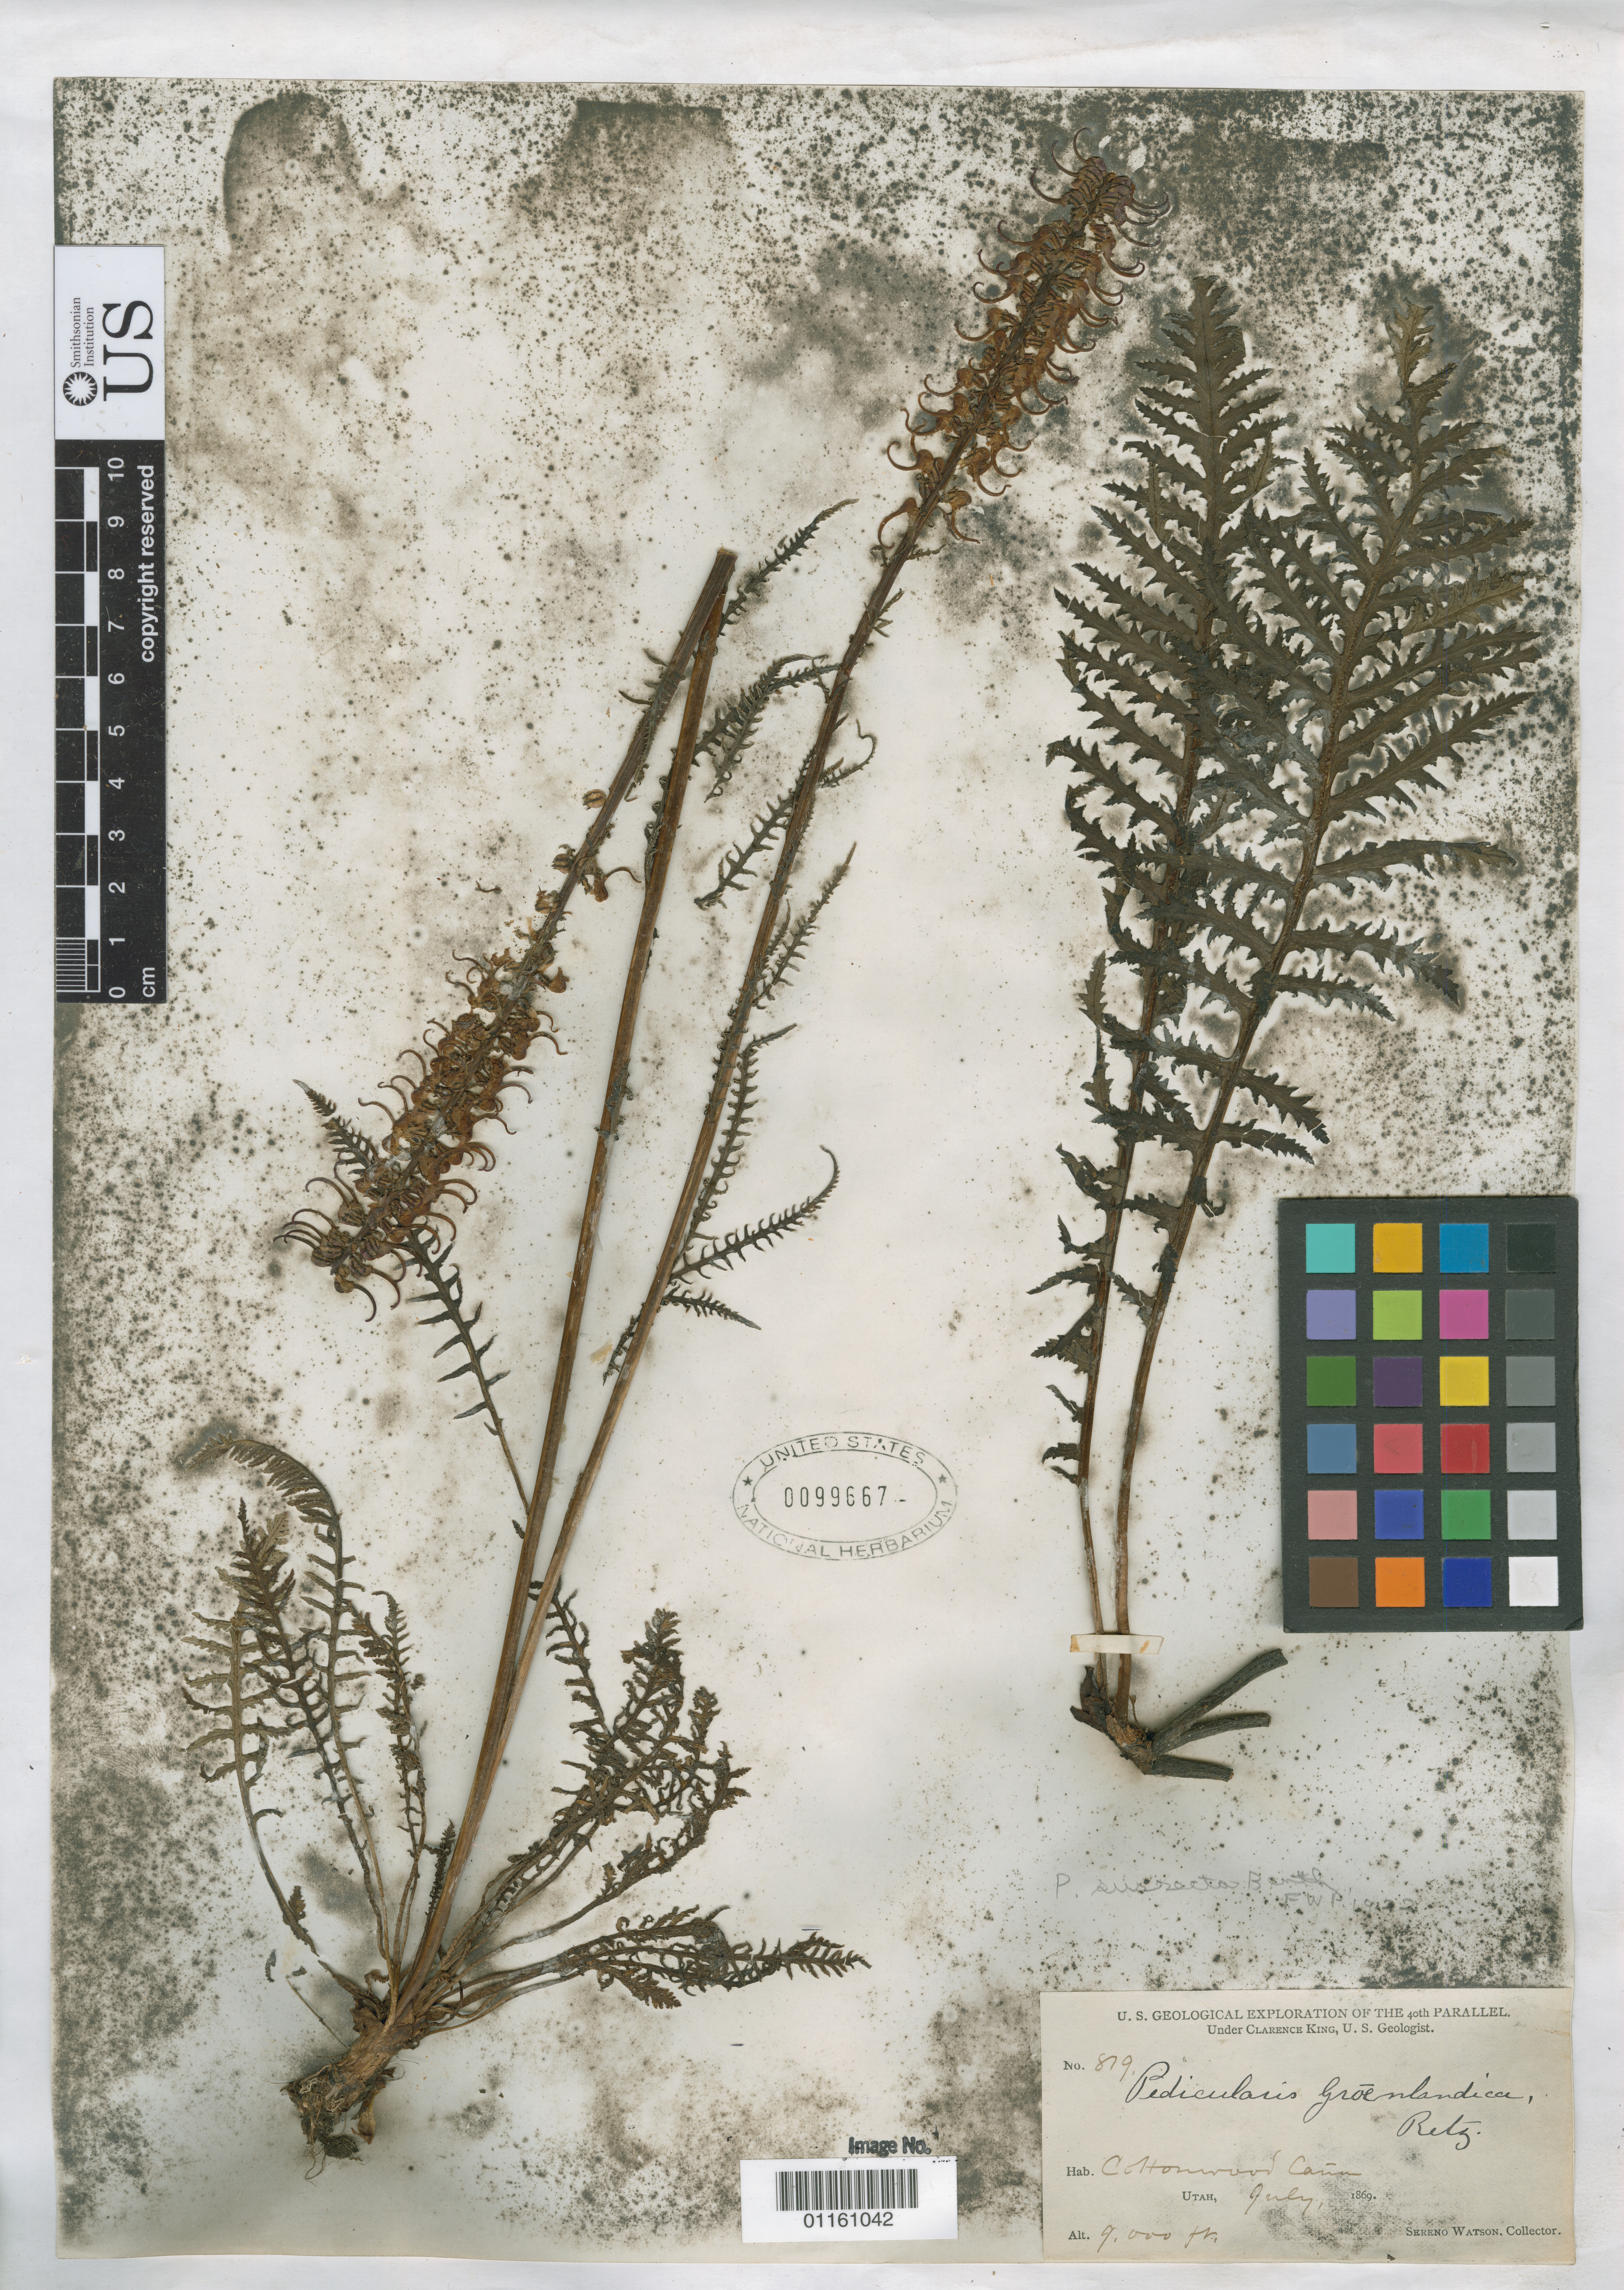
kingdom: Plantae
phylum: Tracheophyta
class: Magnoliopsida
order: Lamiales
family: Orobanchaceae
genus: Pedicularis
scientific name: Pedicularis groenlandica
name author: Retz.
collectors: S. Watson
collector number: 819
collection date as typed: Jul 1869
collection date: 1869-07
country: United States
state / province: Utah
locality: Cottonwood Canyon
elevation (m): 2743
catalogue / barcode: US 99667